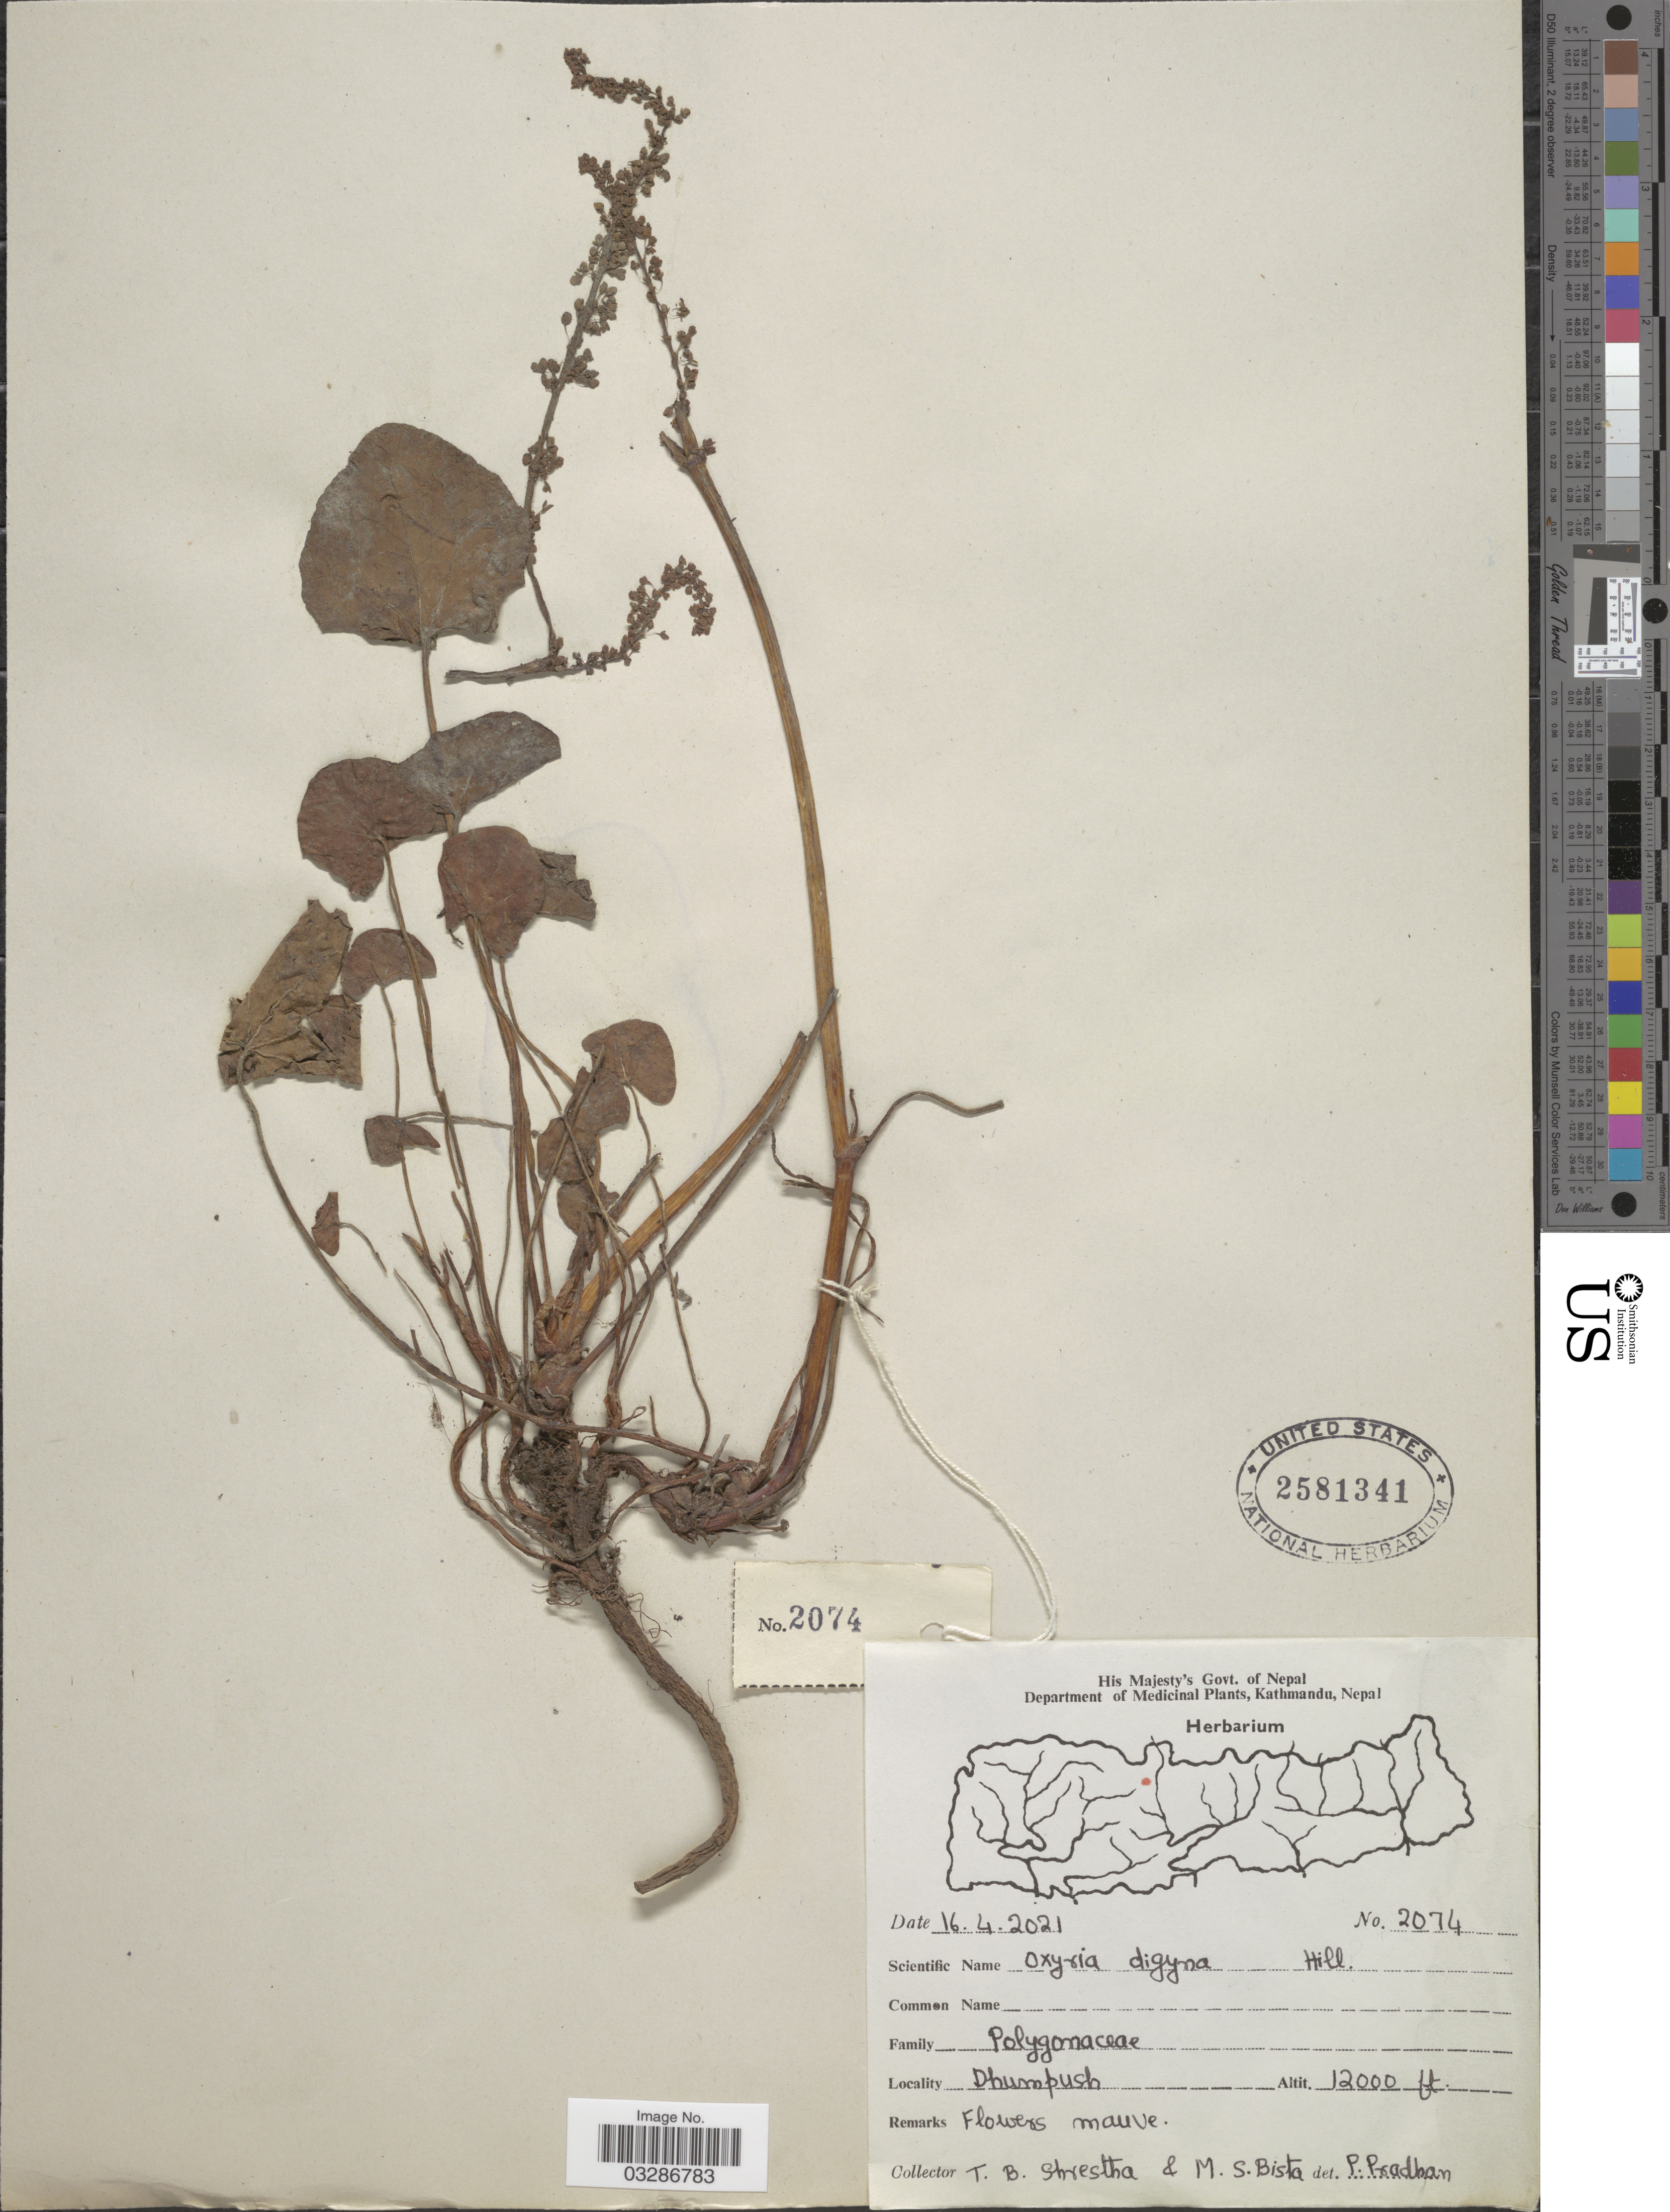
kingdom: Plantae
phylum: Tracheophyta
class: Magnoliopsida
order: Caryophyllales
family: Polygonaceae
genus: Oxyria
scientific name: Oxyria digyna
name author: (L.) Hill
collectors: T. B. Shrestha & M. Bista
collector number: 2074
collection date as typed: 16.4.2021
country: Nepal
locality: Dhumpush.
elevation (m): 3658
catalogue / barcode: US 2581341